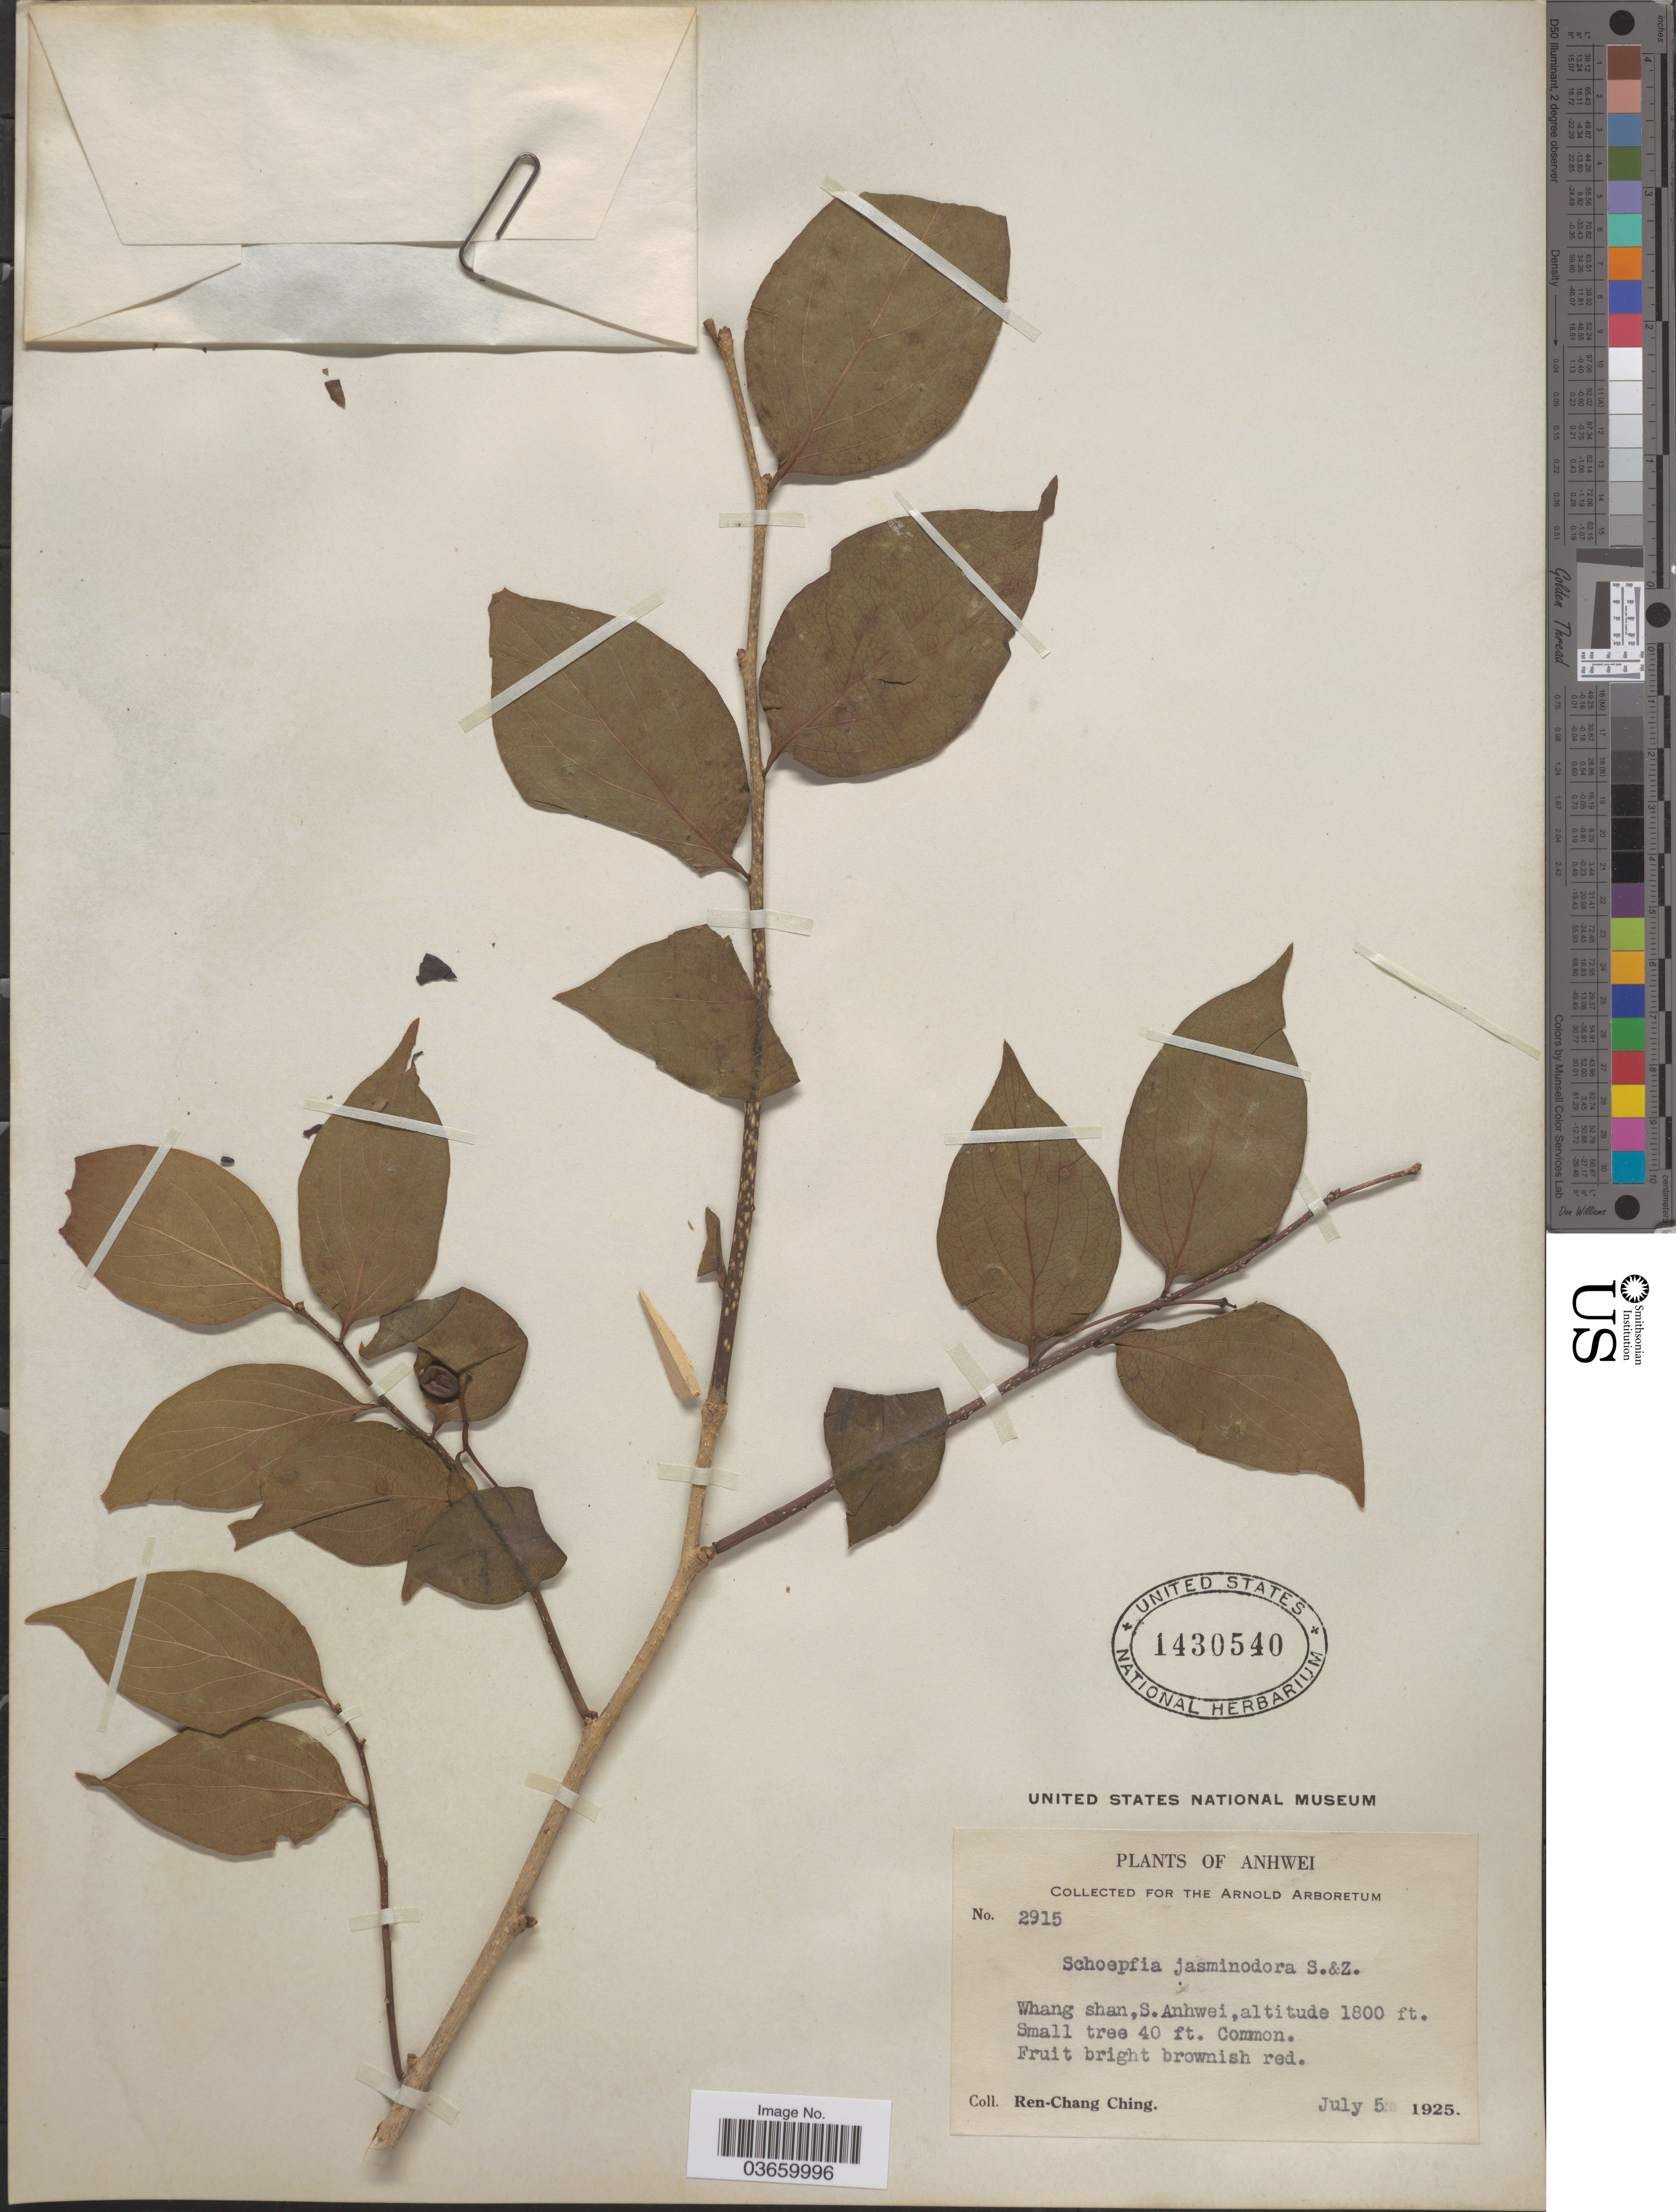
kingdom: Plantae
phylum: Tracheophyta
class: Magnoliopsida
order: Santalales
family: Schoepfiaceae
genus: Schoepfia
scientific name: Schoepfia jasminodora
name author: Zucc. & Siebold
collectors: R. C. Ching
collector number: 2915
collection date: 1925-07-05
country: China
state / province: Anhui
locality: Anhwei, Whang shan, S. Anhwei.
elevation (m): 549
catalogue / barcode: US 1430540